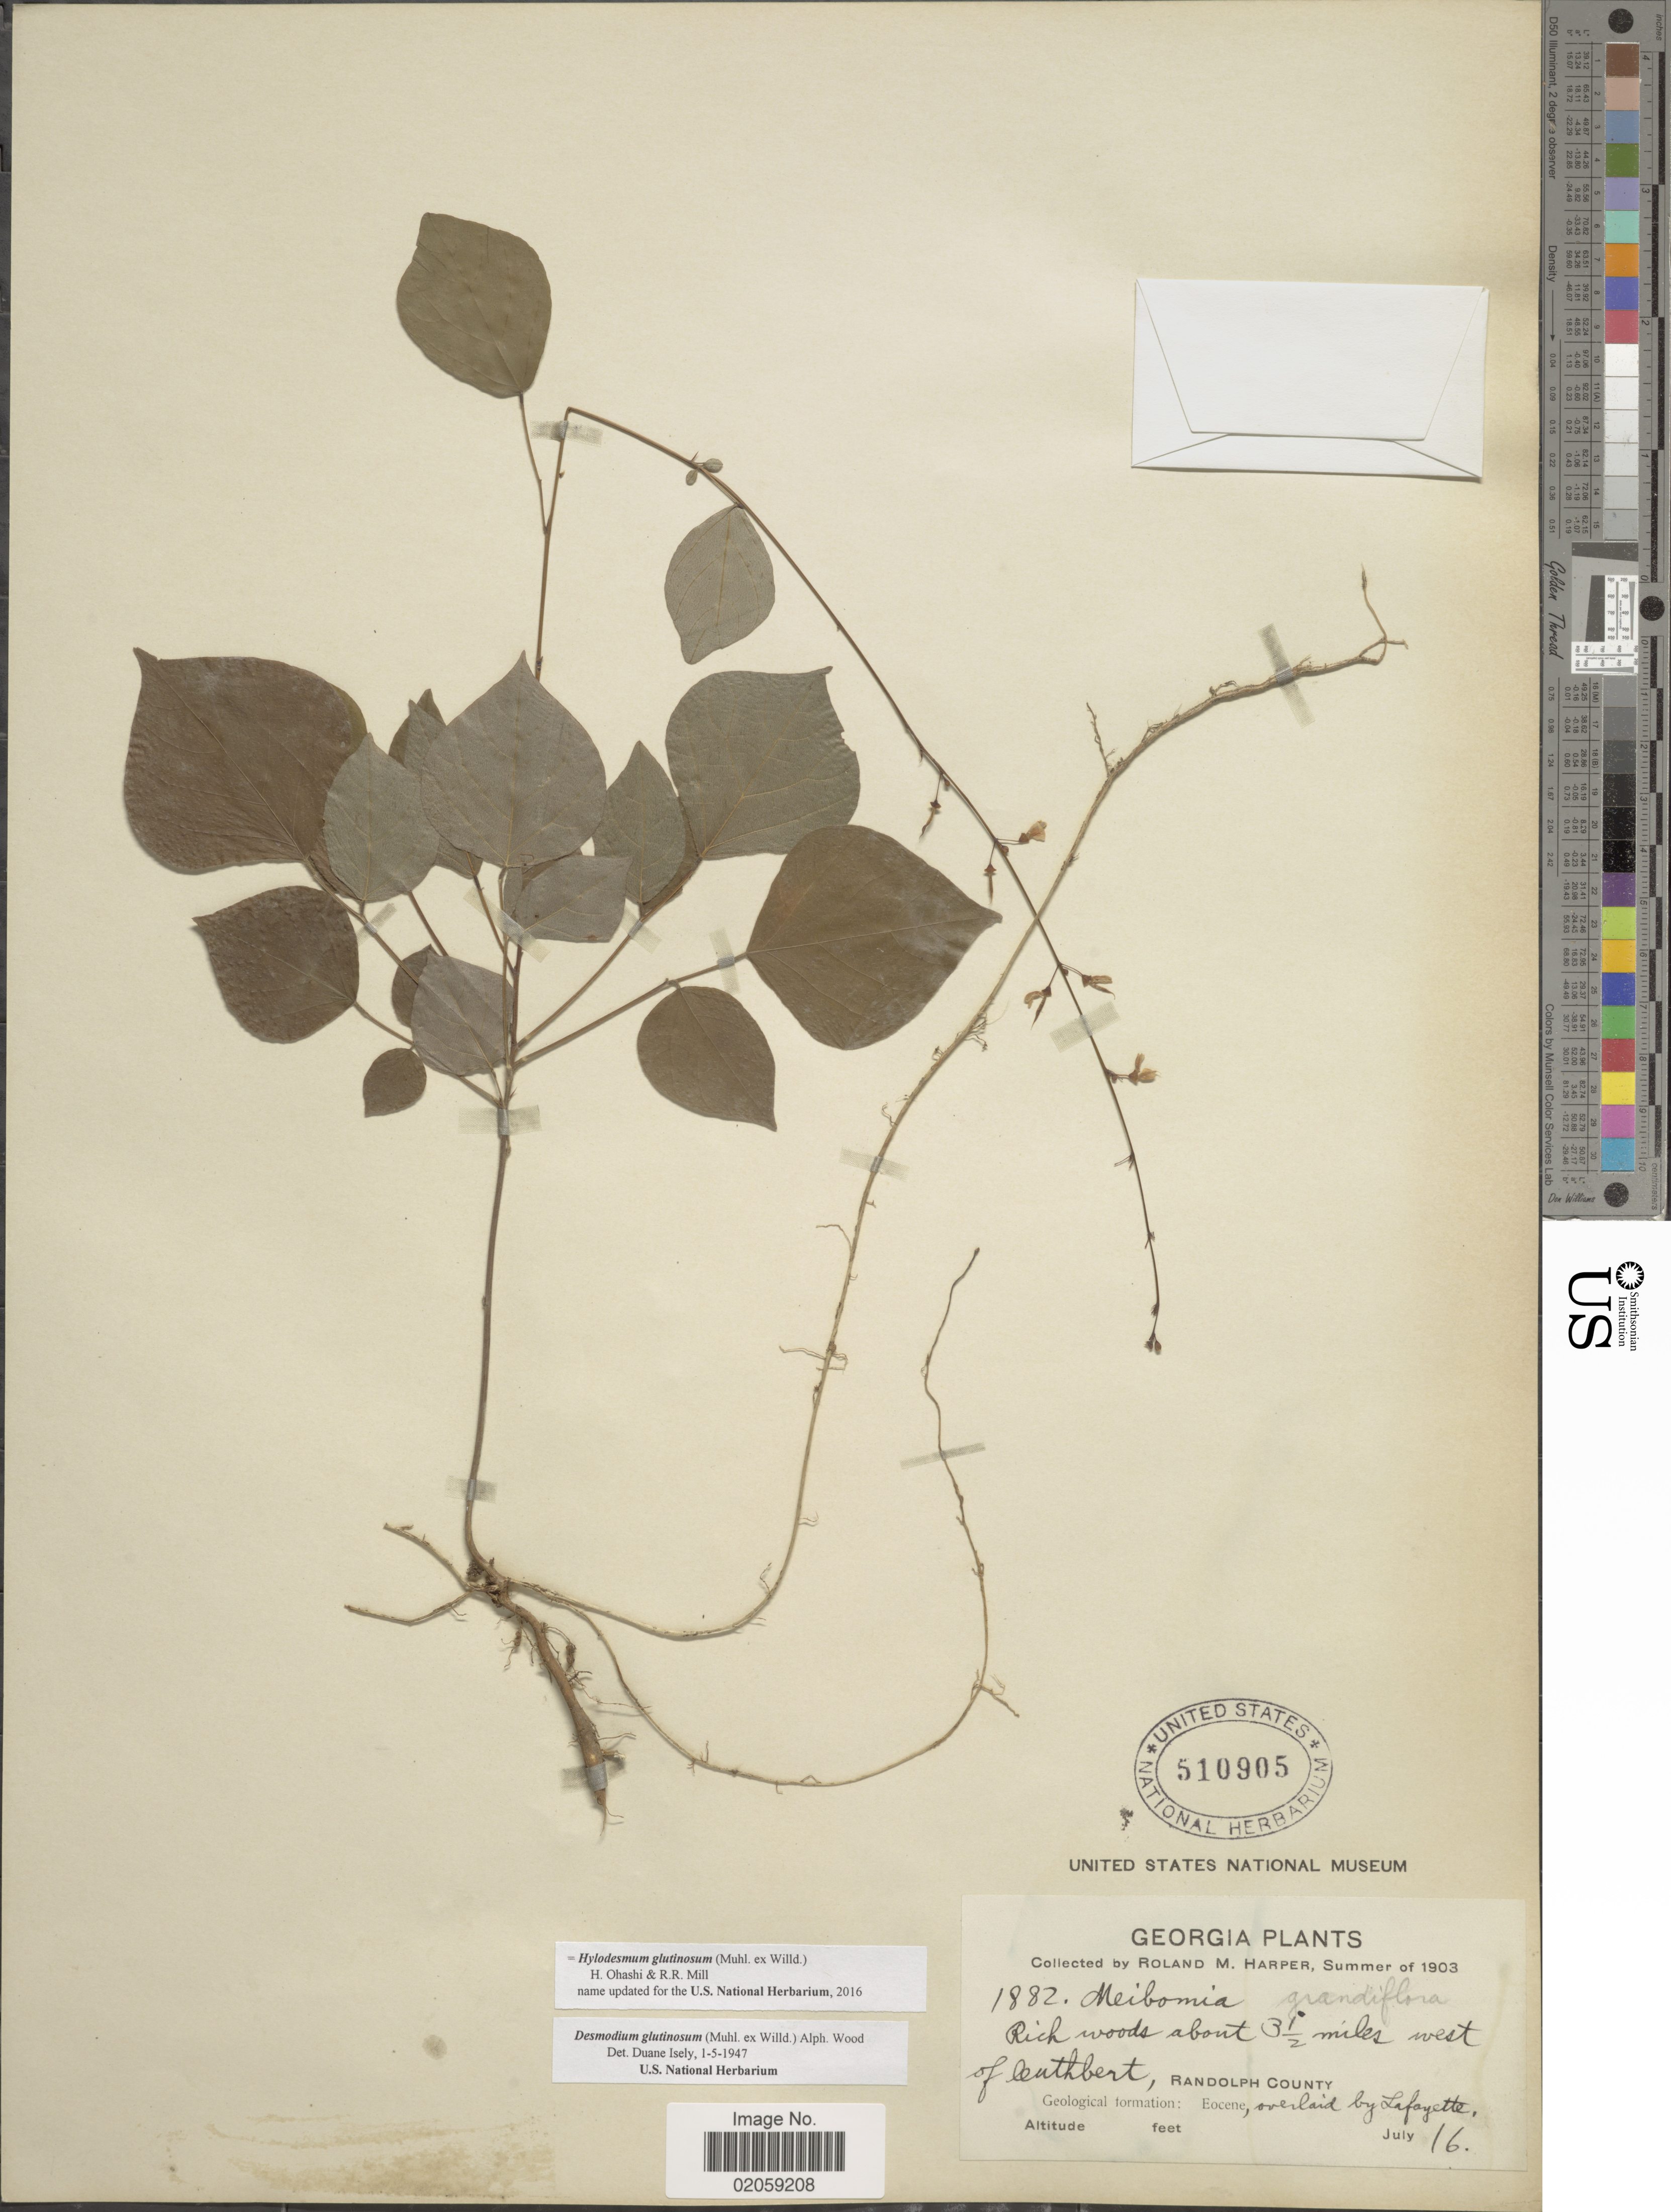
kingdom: Plantae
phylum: Tracheophyta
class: Magnoliopsida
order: Fabales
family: Fabaceae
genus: Hylodesmum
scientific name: Hylodesmum glutinosum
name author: (Muhl. ex Willd.) H. Ohashi & R.R. Mill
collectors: R. M. Harper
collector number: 1882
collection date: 1903-07-16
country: United States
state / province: Georgia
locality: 3½ miles west of Leuthbert, Randolph County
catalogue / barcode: US 510905